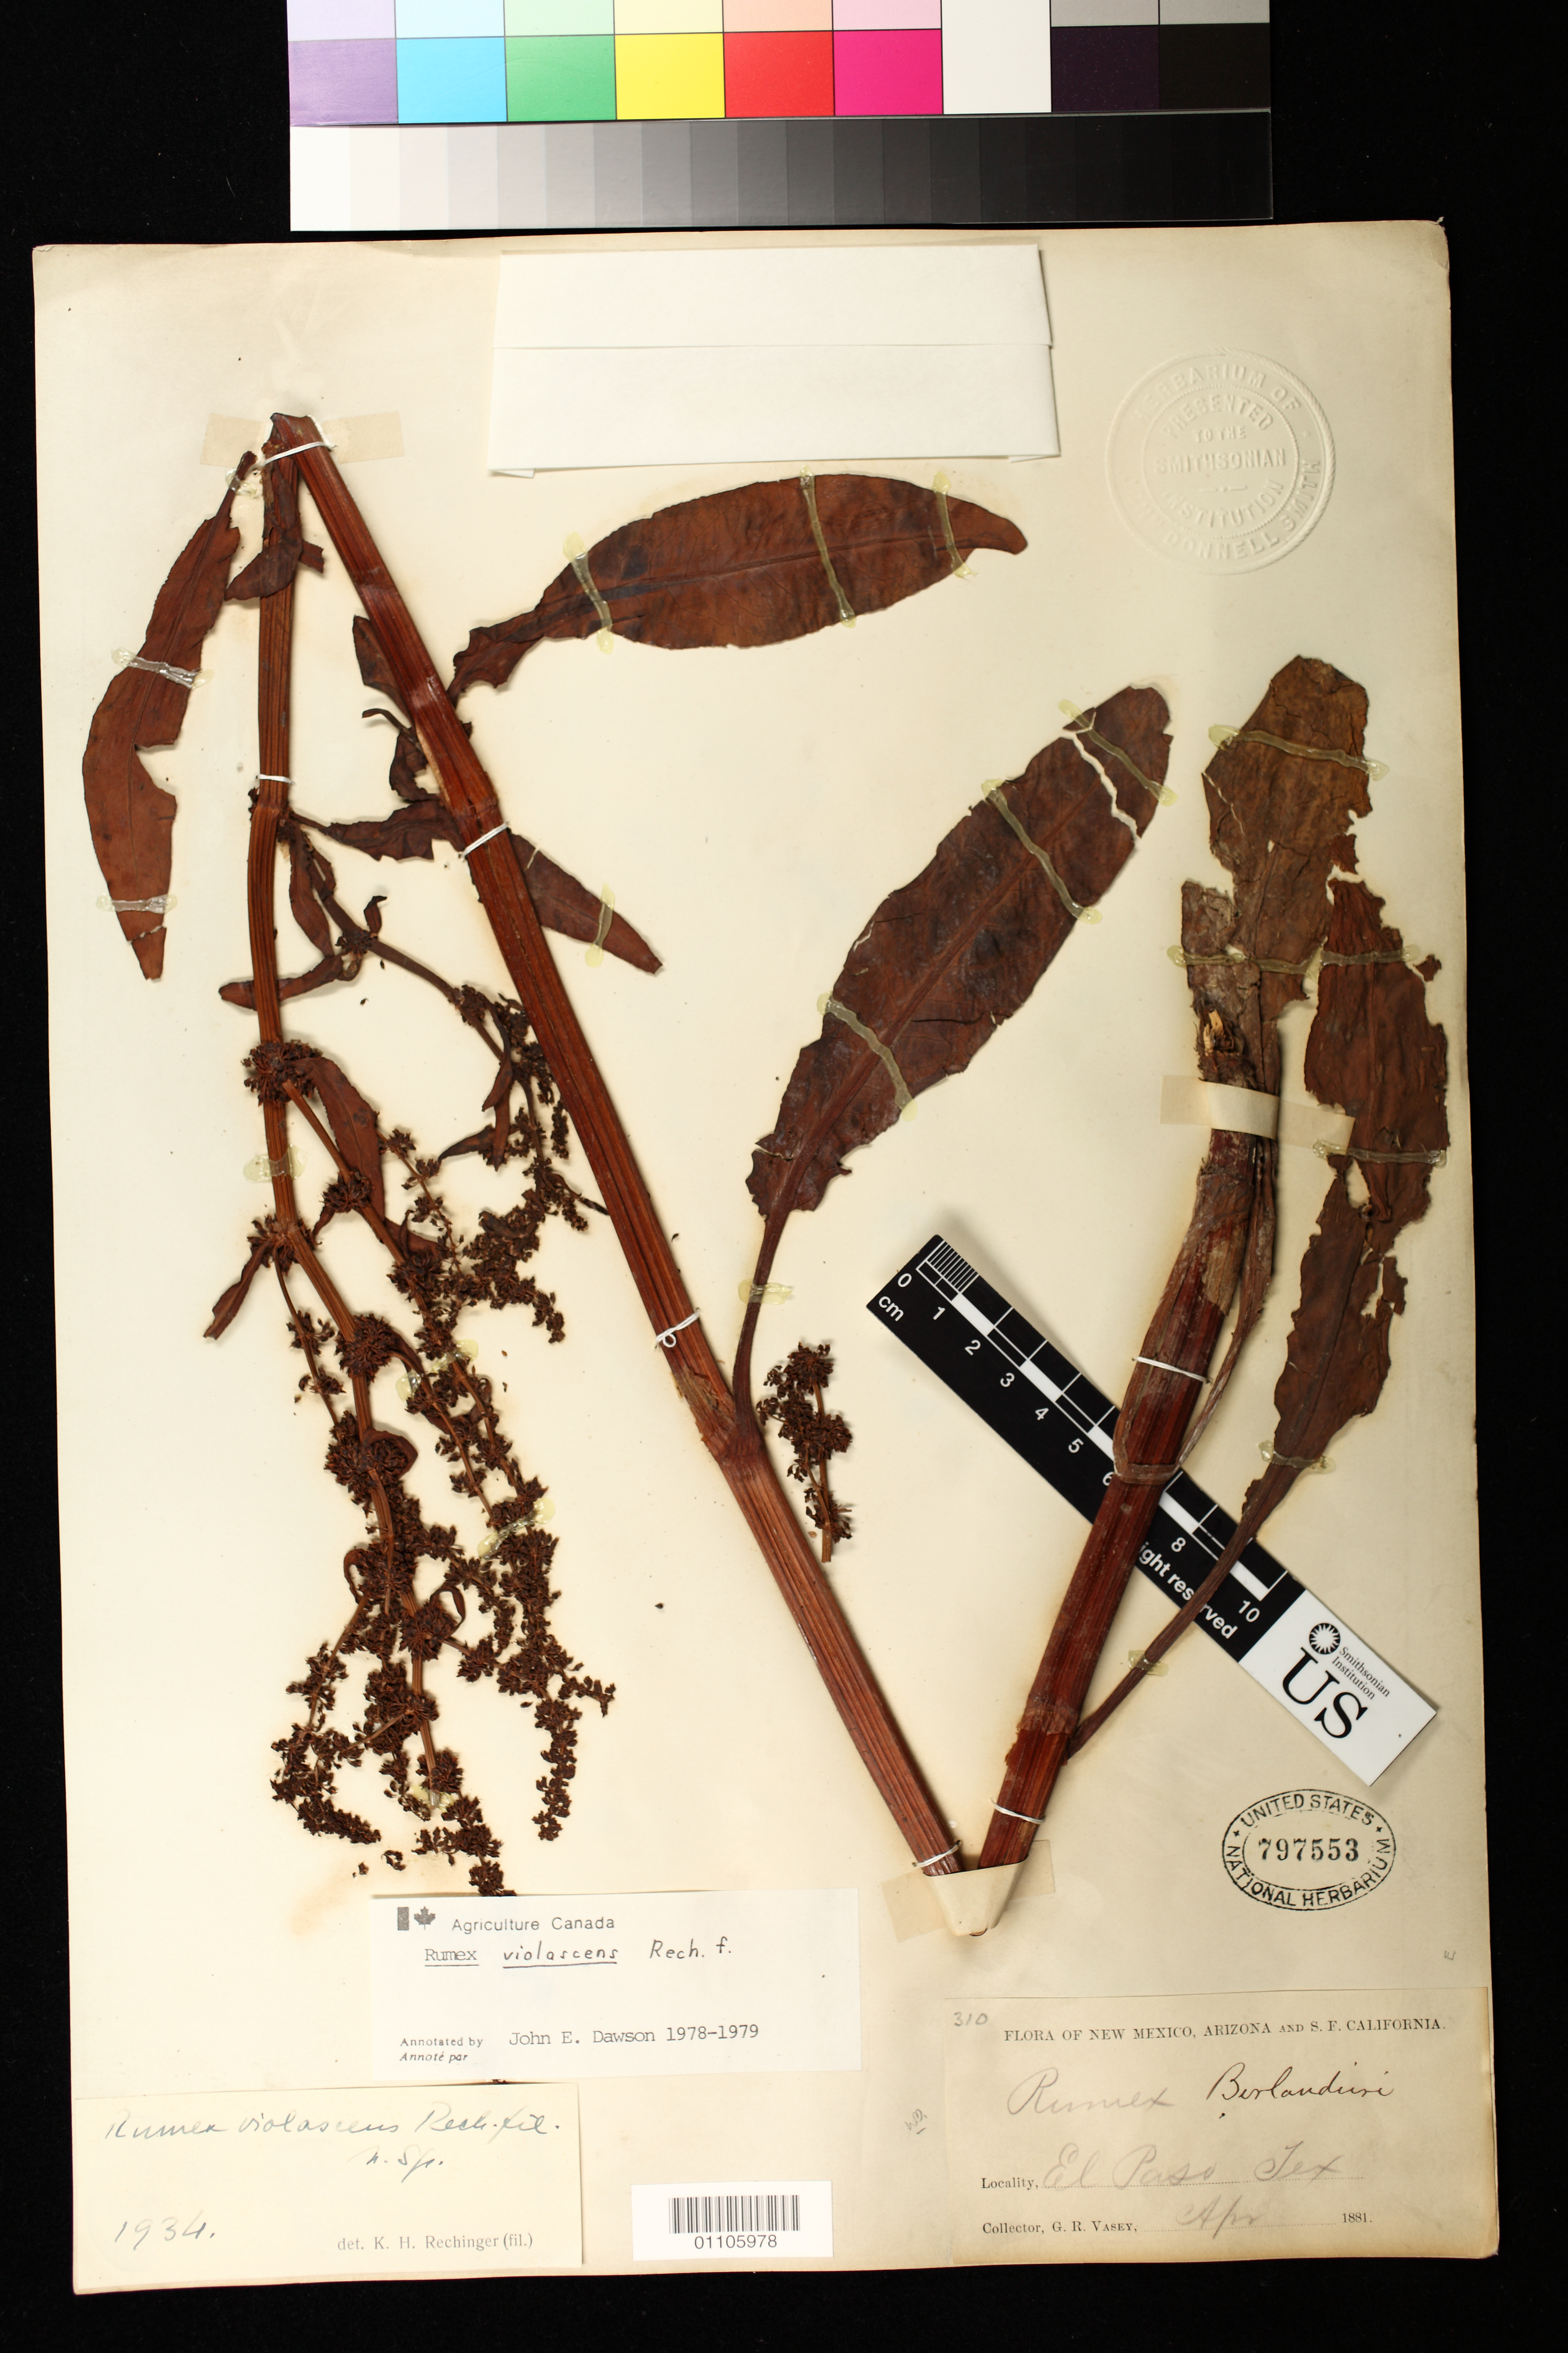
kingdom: Plantae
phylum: Tracheophyta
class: Magnoliopsida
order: Caryophyllales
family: Polygonaceae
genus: Rumex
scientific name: Rumex violascens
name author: Rech. f.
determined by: Rechinger, K. H.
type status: Syntype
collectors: G. R. Vasey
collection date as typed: Apr 1881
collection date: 1881-04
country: United States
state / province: Texas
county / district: El Paso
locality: El Paso.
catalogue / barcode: US 797553